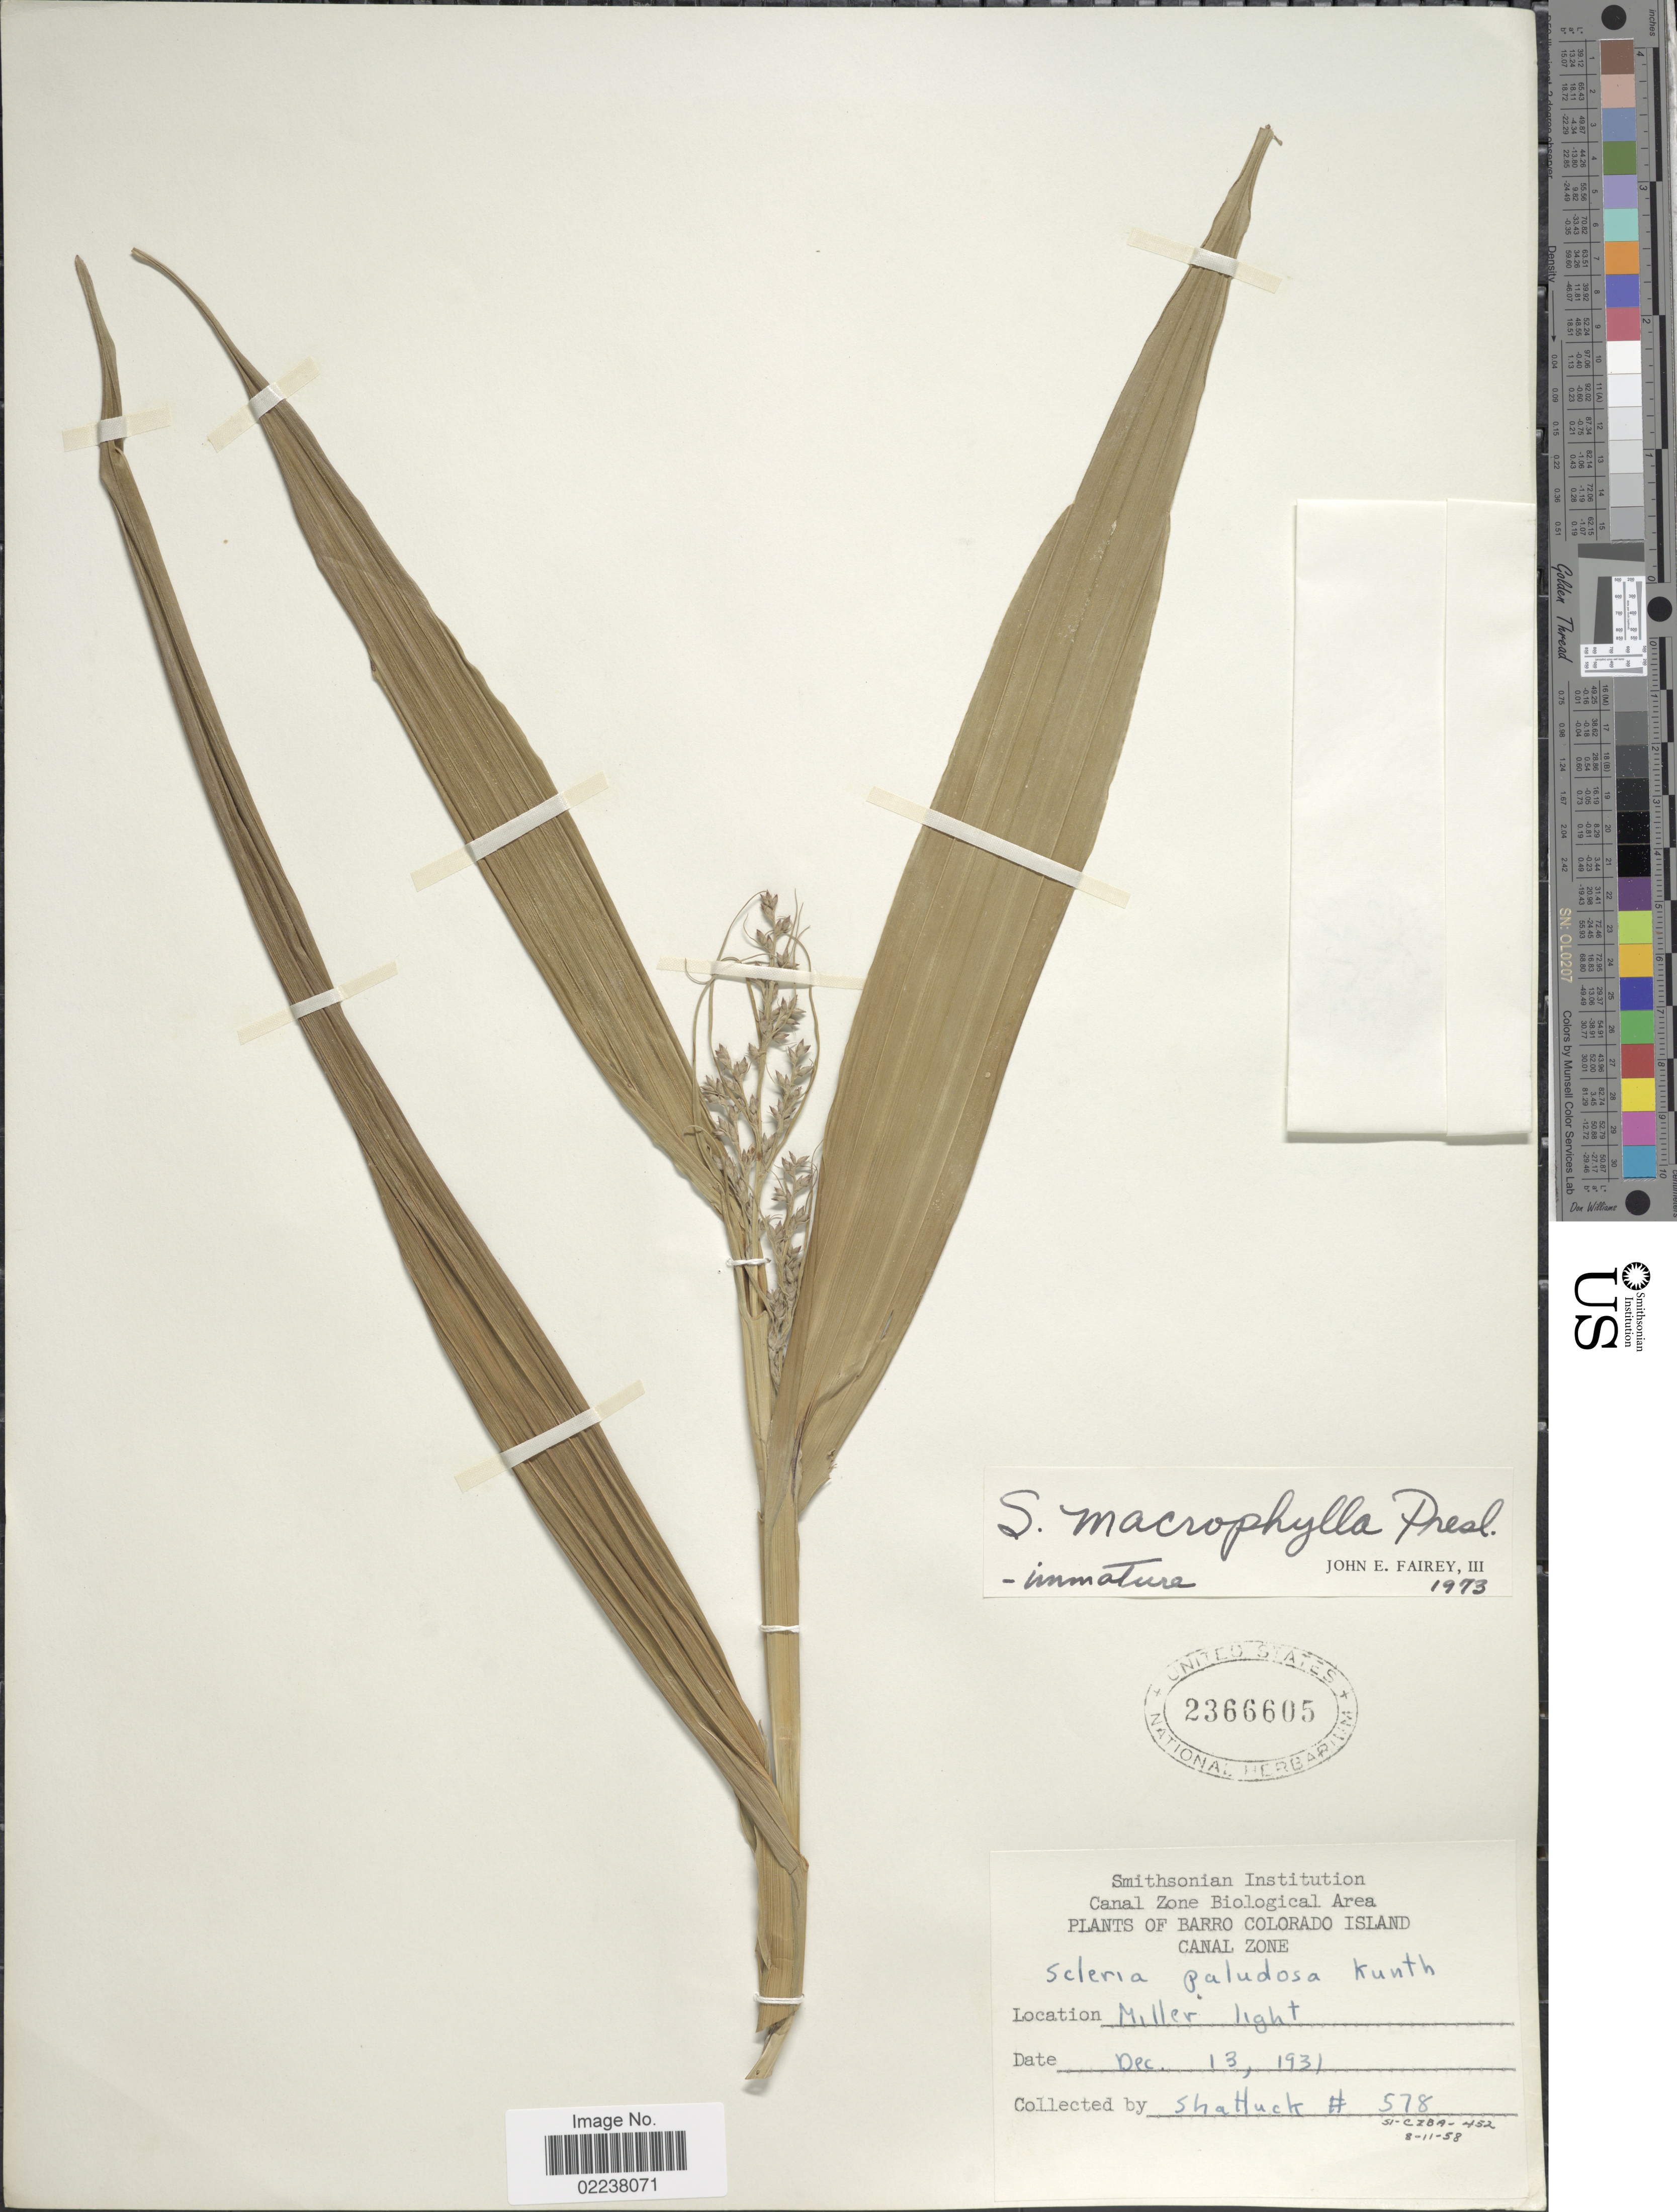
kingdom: Plantae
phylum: Tracheophyta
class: Liliopsida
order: Poales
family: Cyperaceae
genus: Scleria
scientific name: Scleria macrophylla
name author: J. Presl & C. Presl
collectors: Shattuck, --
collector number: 578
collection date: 1931-12-13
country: Panama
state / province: Panamá Oeste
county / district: Canal Zone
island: Barro Colorado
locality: Barro Colorado Island, Canal Zone, Miller Light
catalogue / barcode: US 2366605